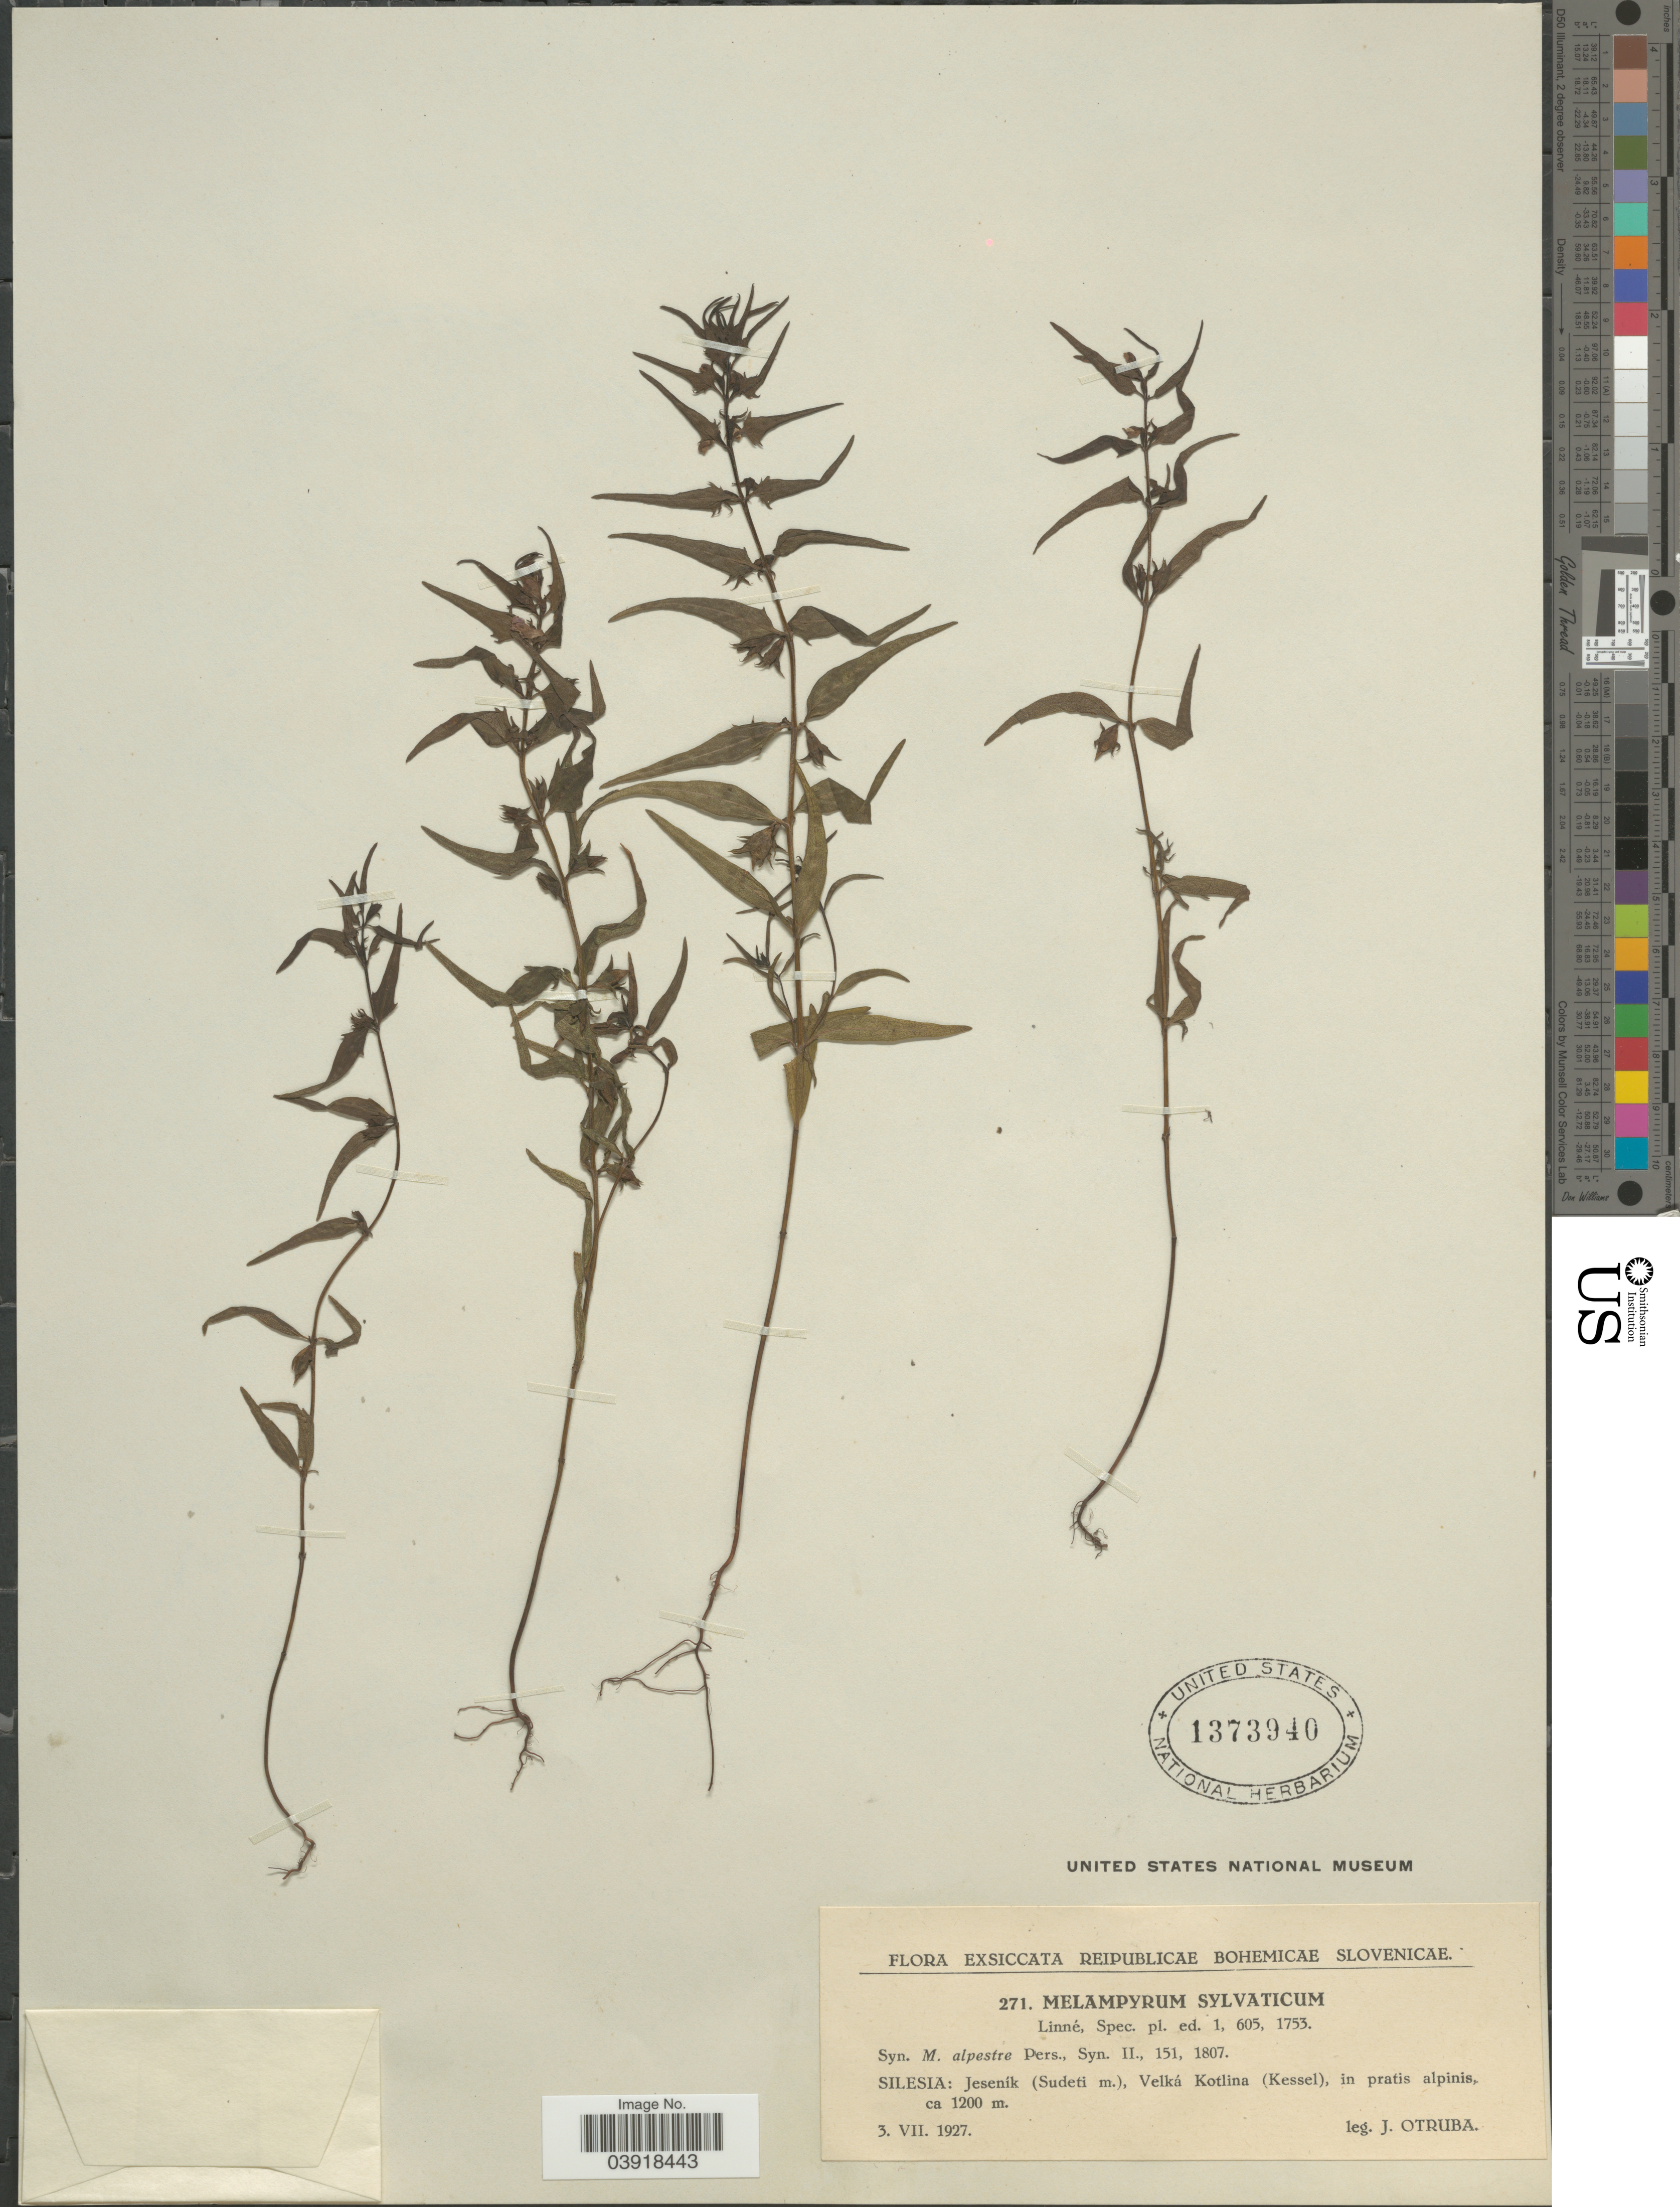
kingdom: Plantae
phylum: Tracheophyta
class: Magnoliopsida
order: Lamiales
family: Orobanchaceae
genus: Melampyrum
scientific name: Melampyrum sylvaticum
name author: L.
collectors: J. Otruba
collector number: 271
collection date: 1927-07-03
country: Czechia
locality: Reipublicae Bohemicae Slovenicae. Silesia: Jeseník (Sudeti m.), Velká Kotlina (Kessel), in pratis alpinis.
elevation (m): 1200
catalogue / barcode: US 1373940